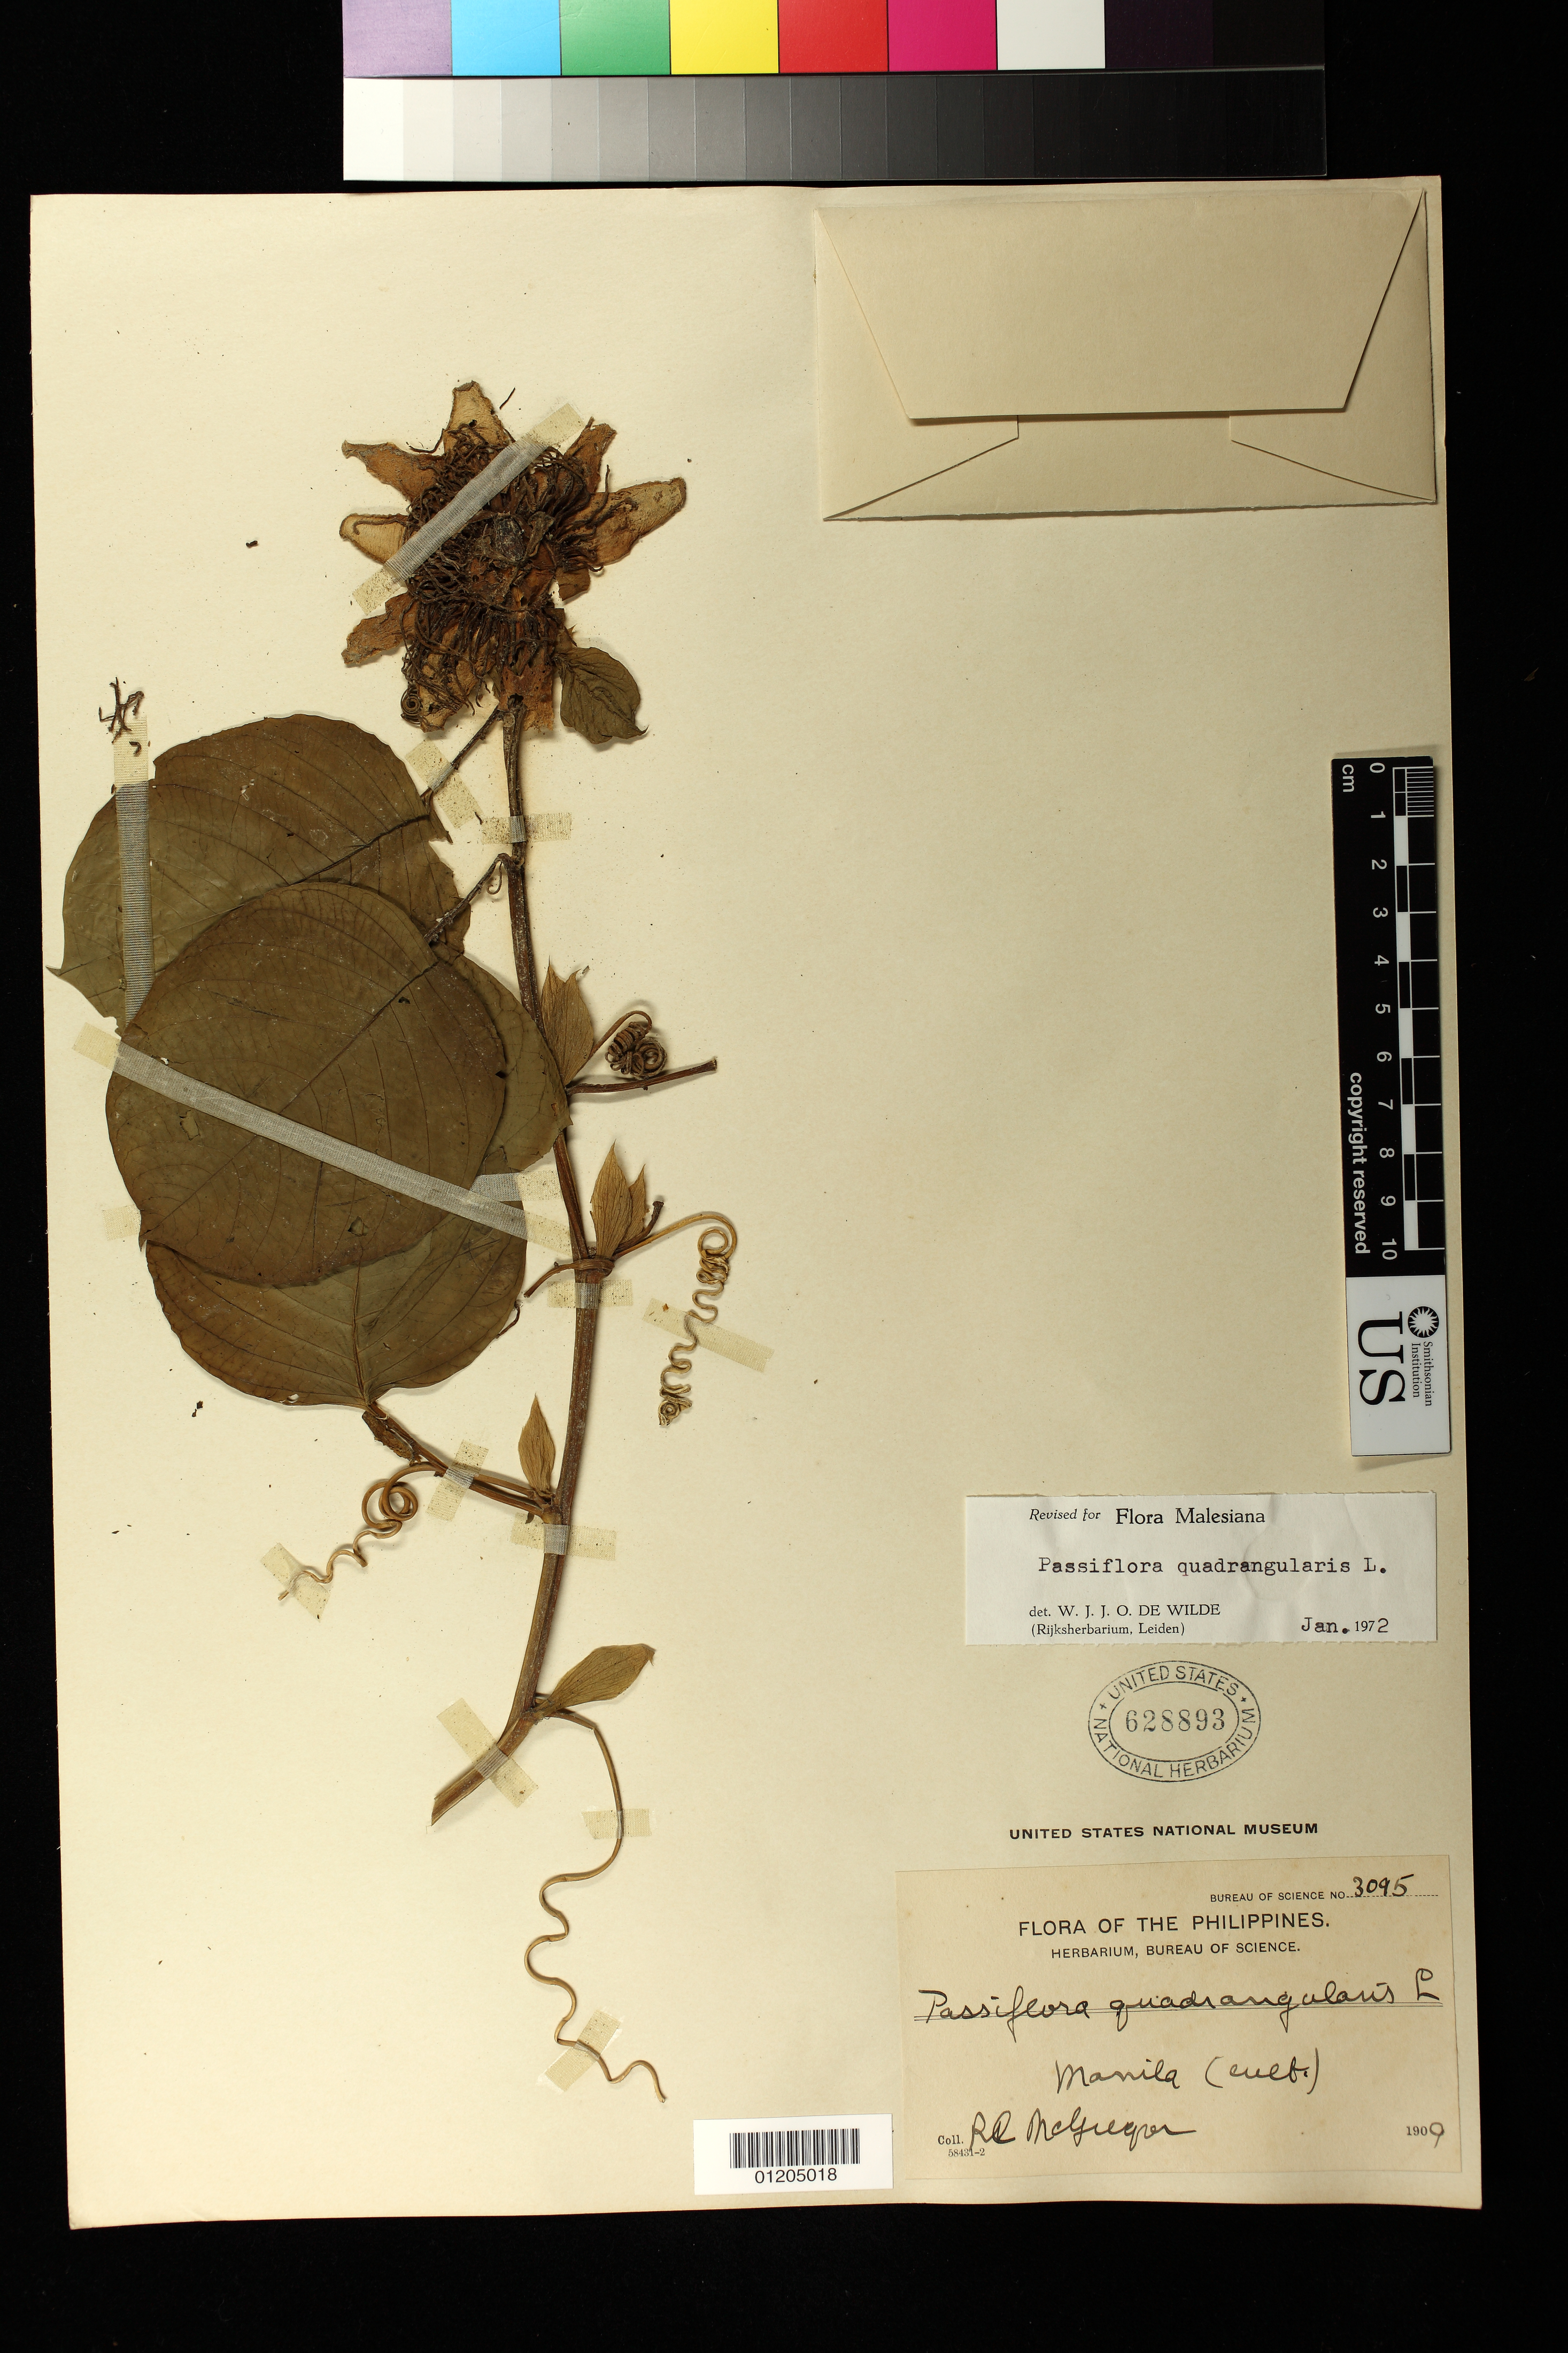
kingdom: Plantae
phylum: Tracheophyta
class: Magnoliopsida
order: Malpighiales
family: Passifloraceae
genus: Passiflora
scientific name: Passiflora quadrangularis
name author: L.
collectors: R. C. McGregor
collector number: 3095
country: Philippines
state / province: National Capital Region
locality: Manila (eueb.)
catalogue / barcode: US 628893